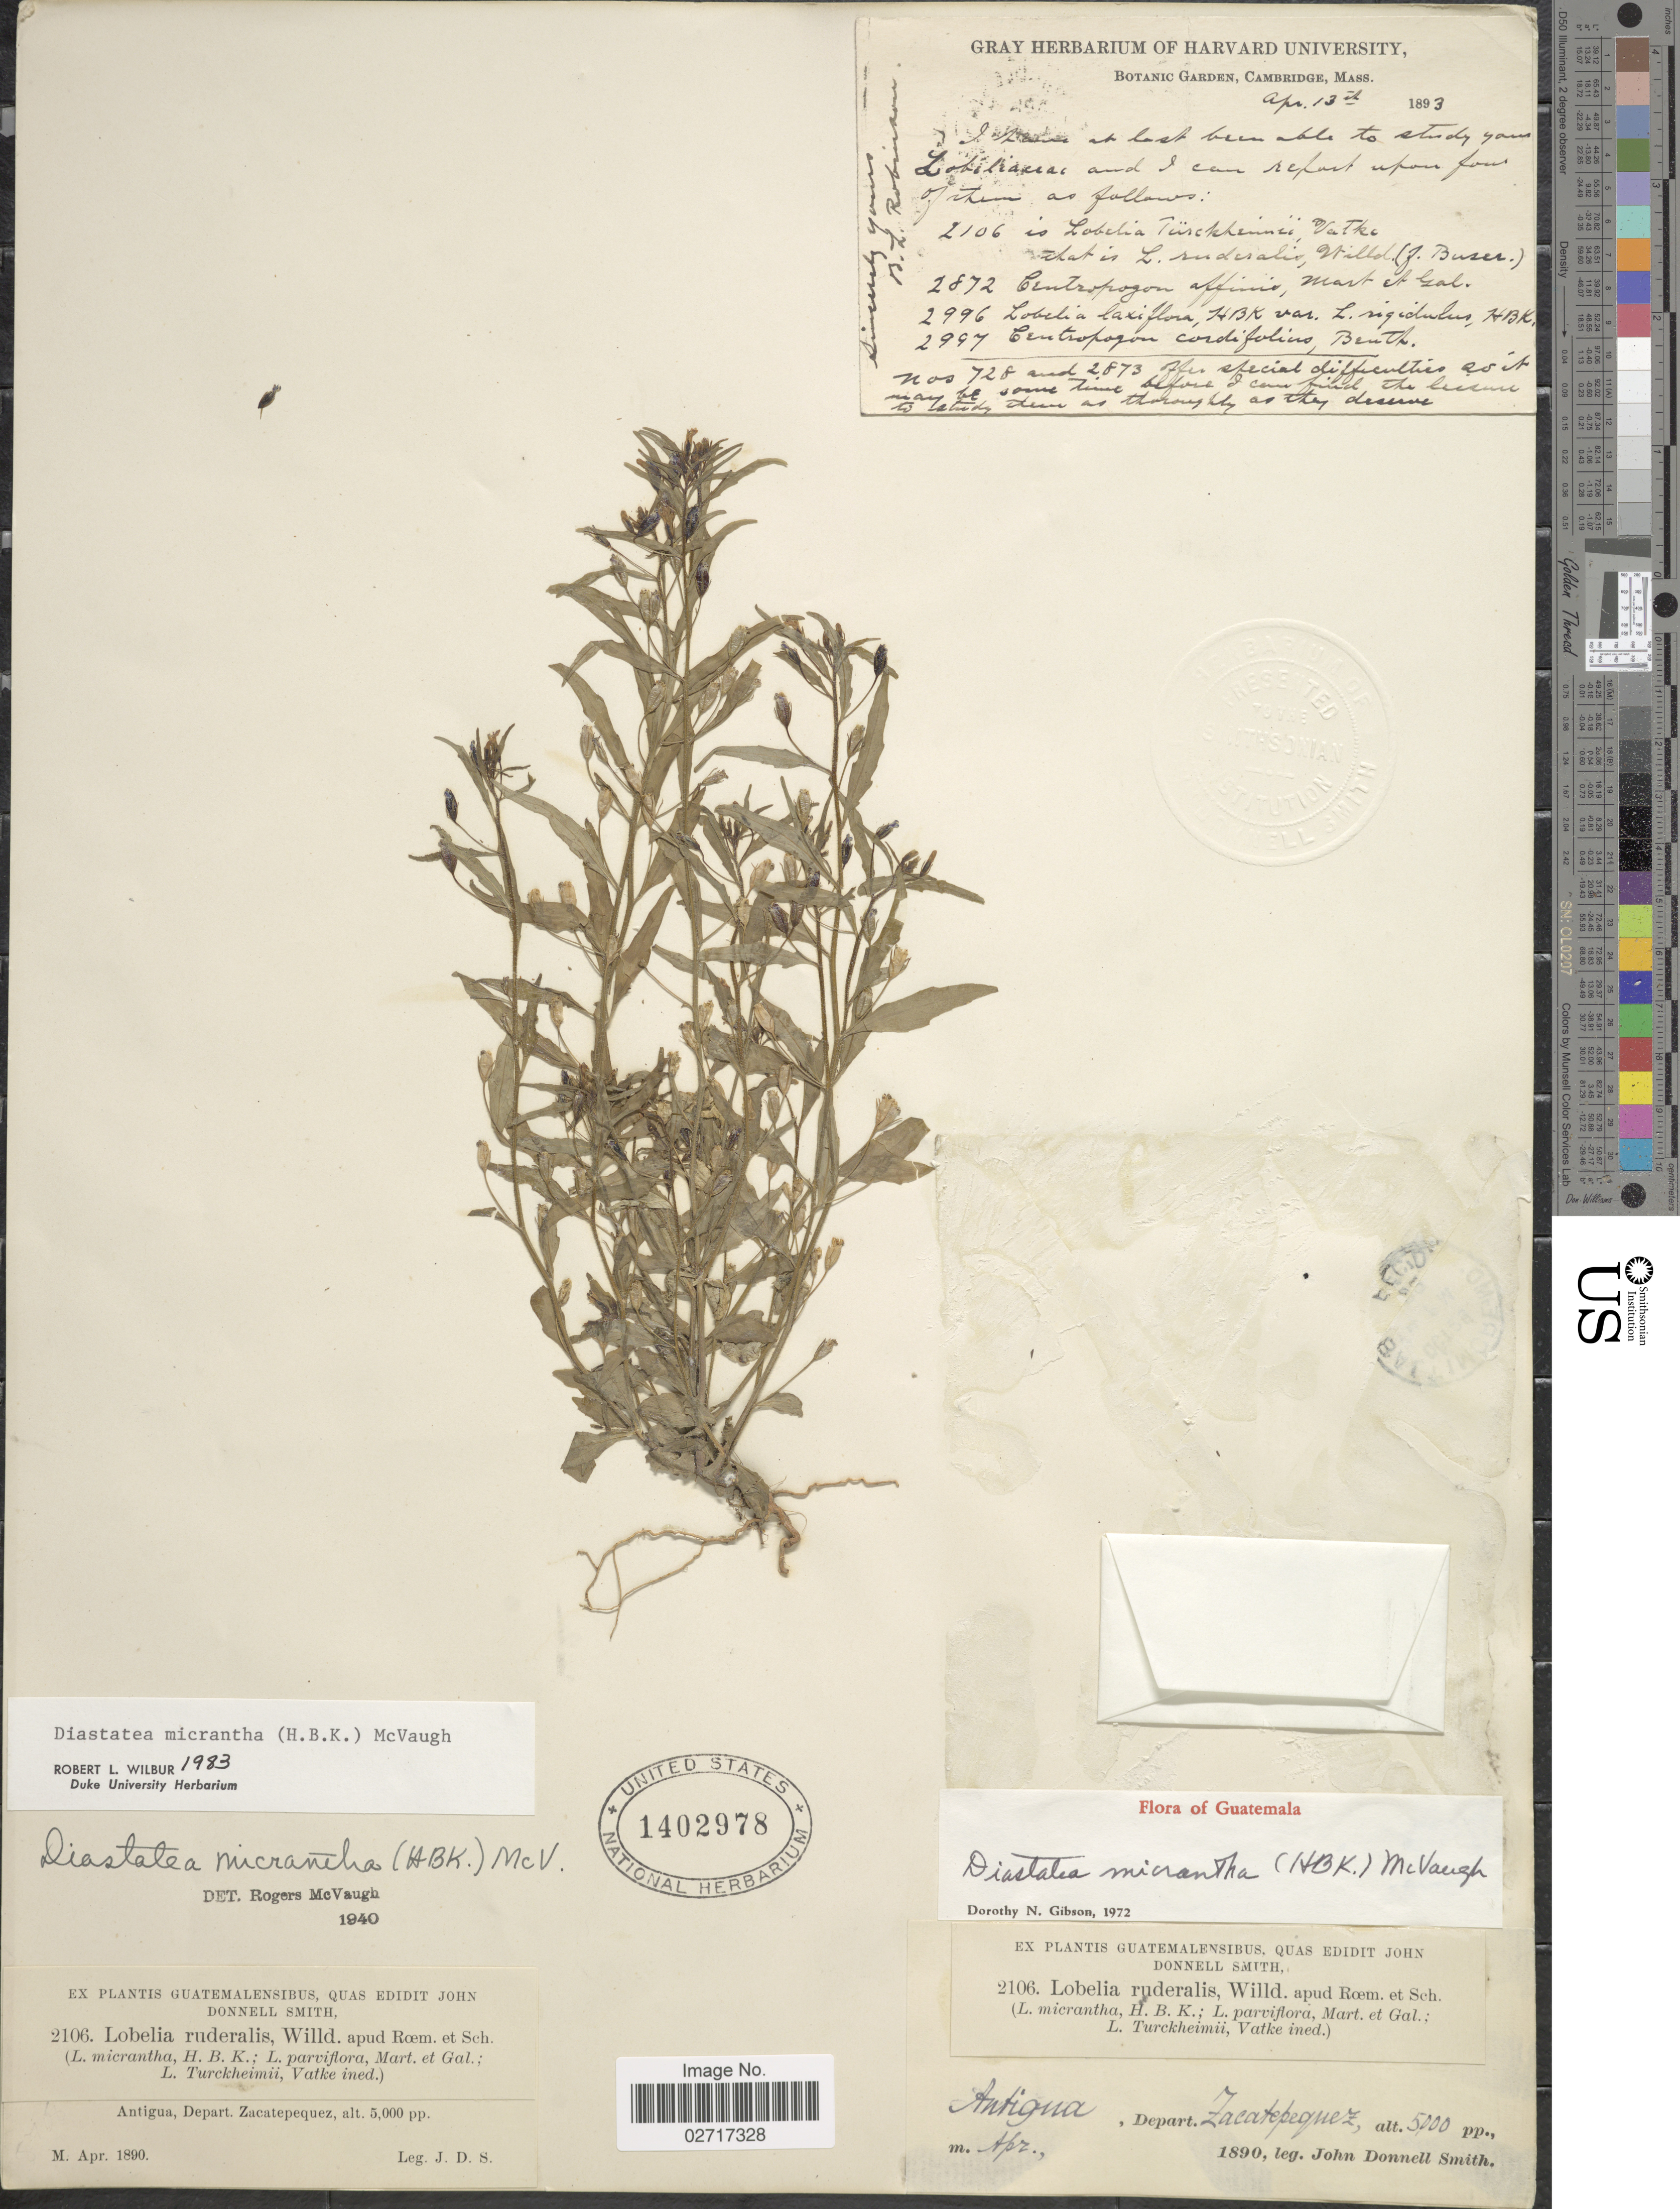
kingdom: Plantae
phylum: Tracheophyta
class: Magnoliopsida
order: Asterales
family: Campanulaceae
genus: Diastatea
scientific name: Diastatea micrantha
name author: (Kunth) McVaugh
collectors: J. Donnell Smith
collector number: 2106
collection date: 1890-04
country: Guatemala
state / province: Sacatepéquez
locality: Antigua, Depart. Zacatepequez.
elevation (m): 1524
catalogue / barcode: US 1402978